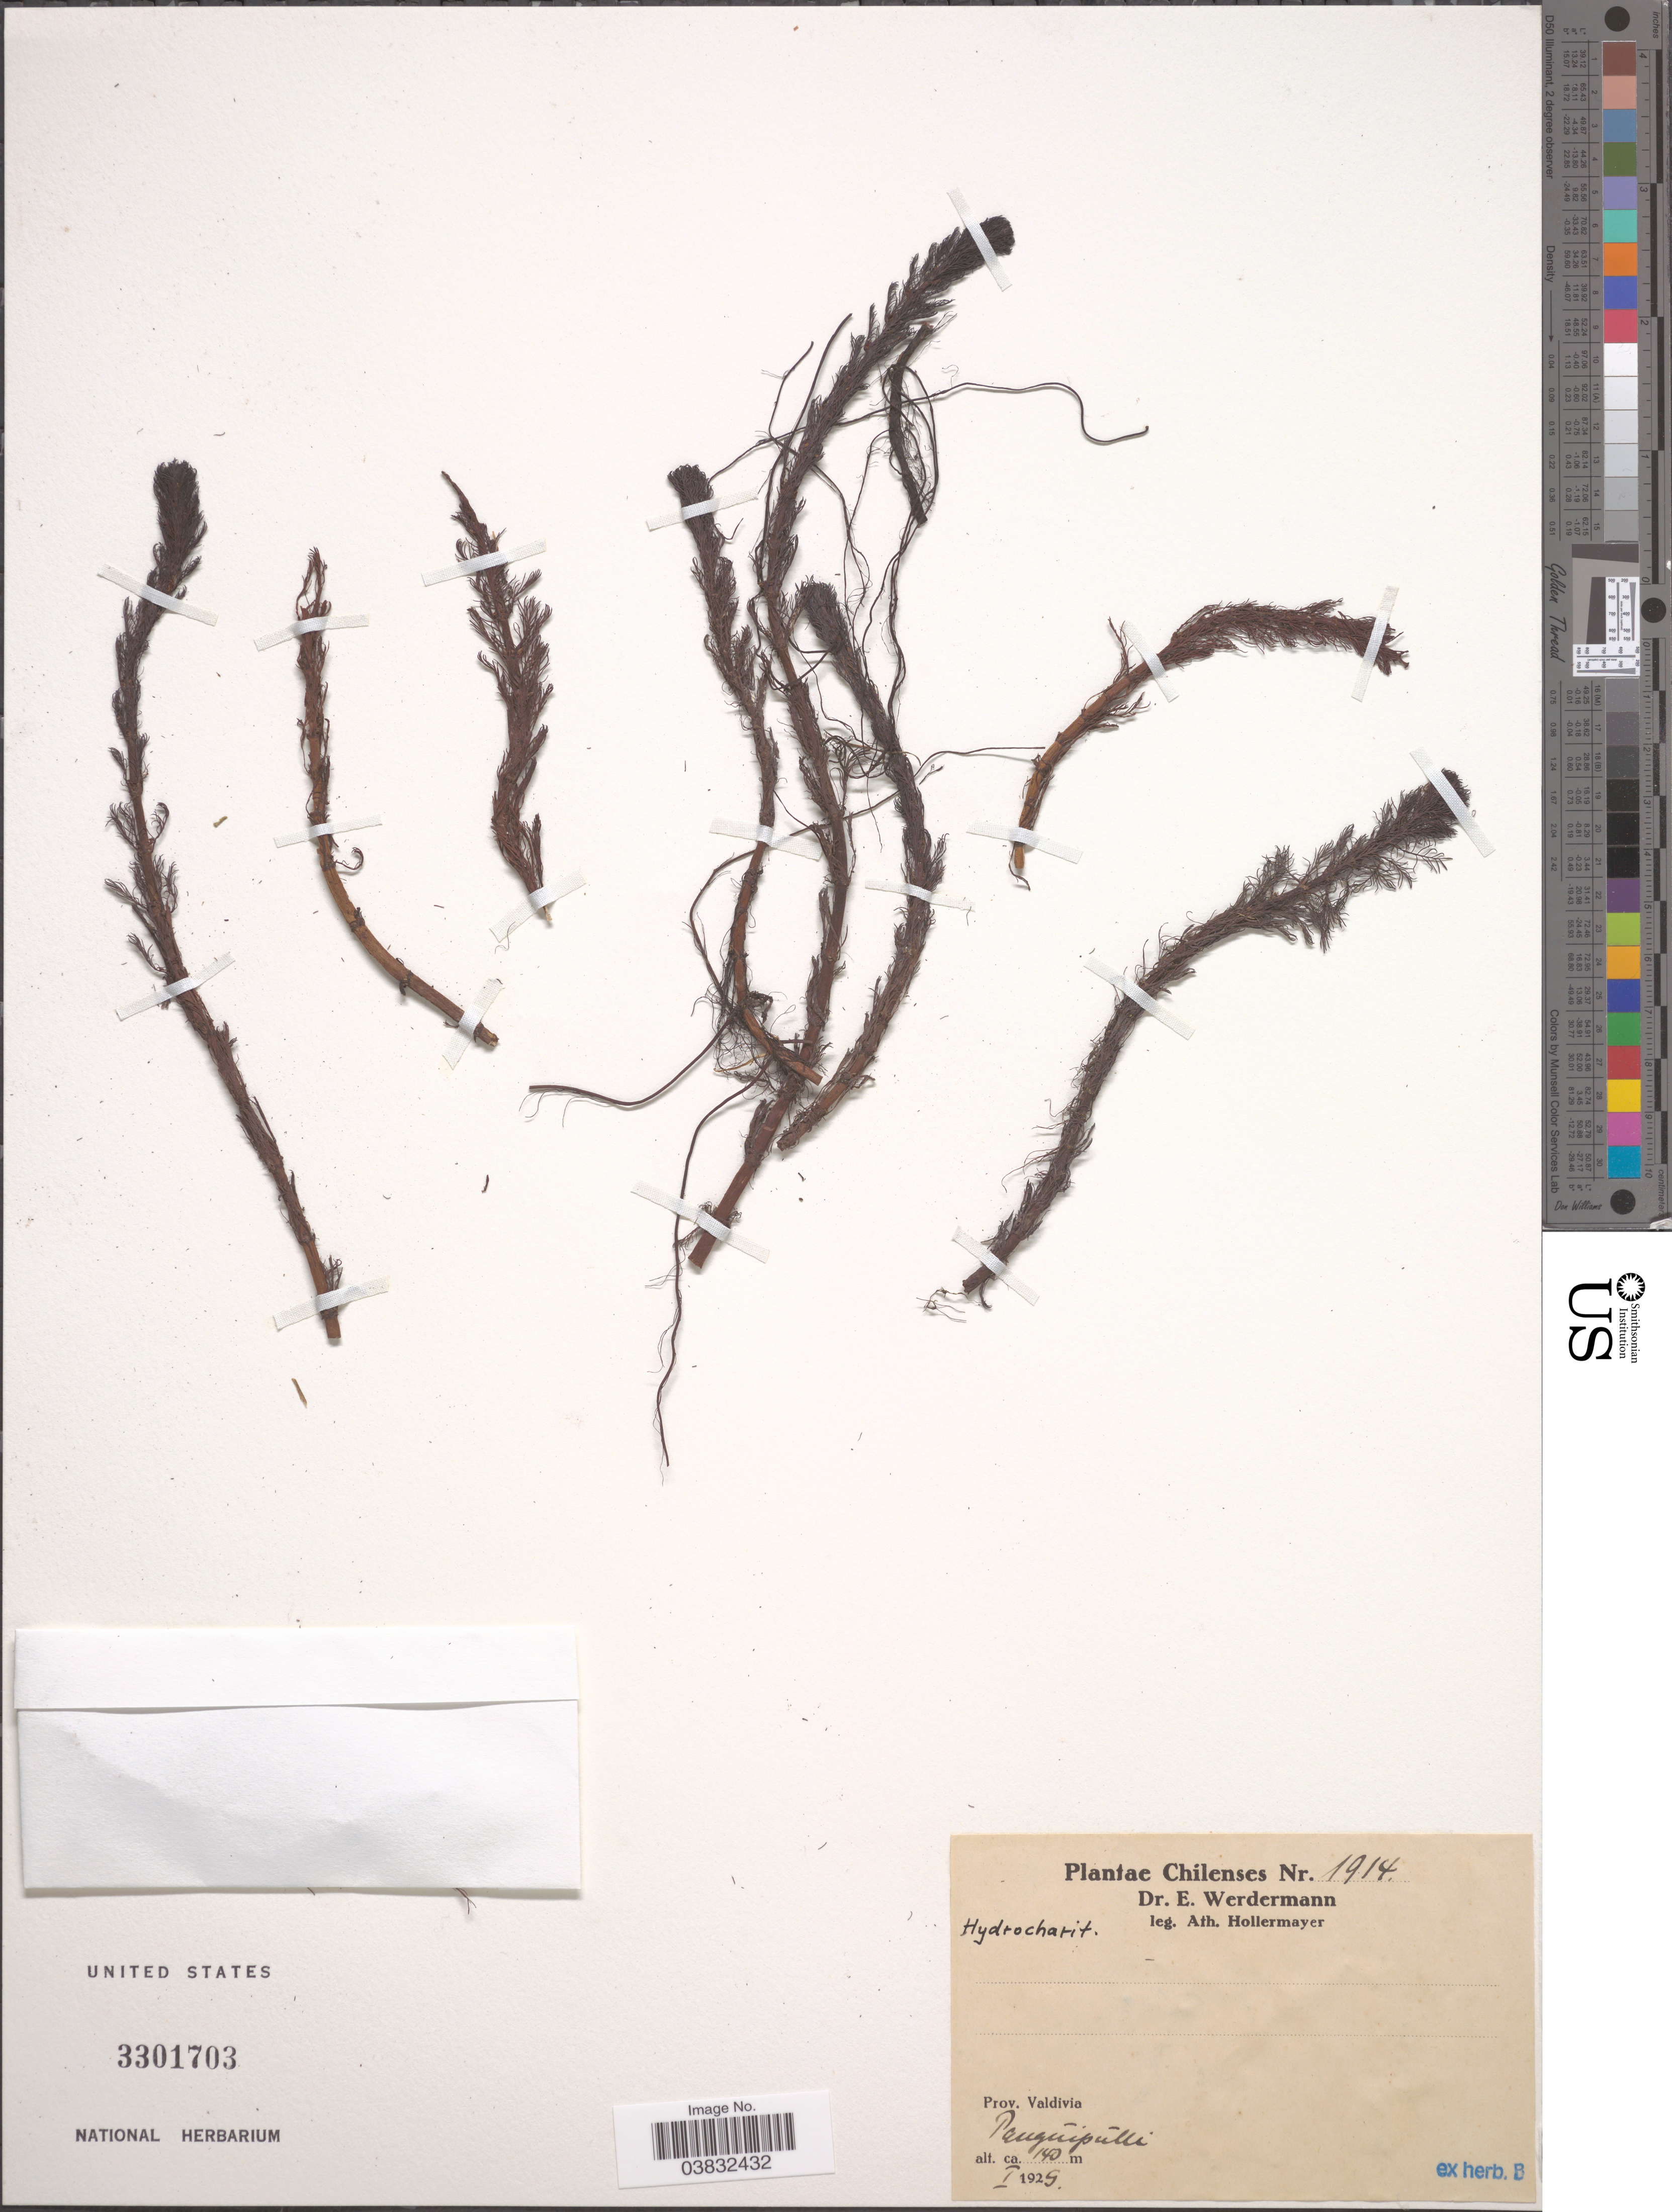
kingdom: Plantae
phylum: Tracheophyta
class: Liliopsida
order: Alismatales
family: Hydrocharitaceae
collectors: A. Hollermayer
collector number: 1914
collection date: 1929-01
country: Chile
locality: Prov. Valdivia. Panguipulli.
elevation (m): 140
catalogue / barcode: US 3301703